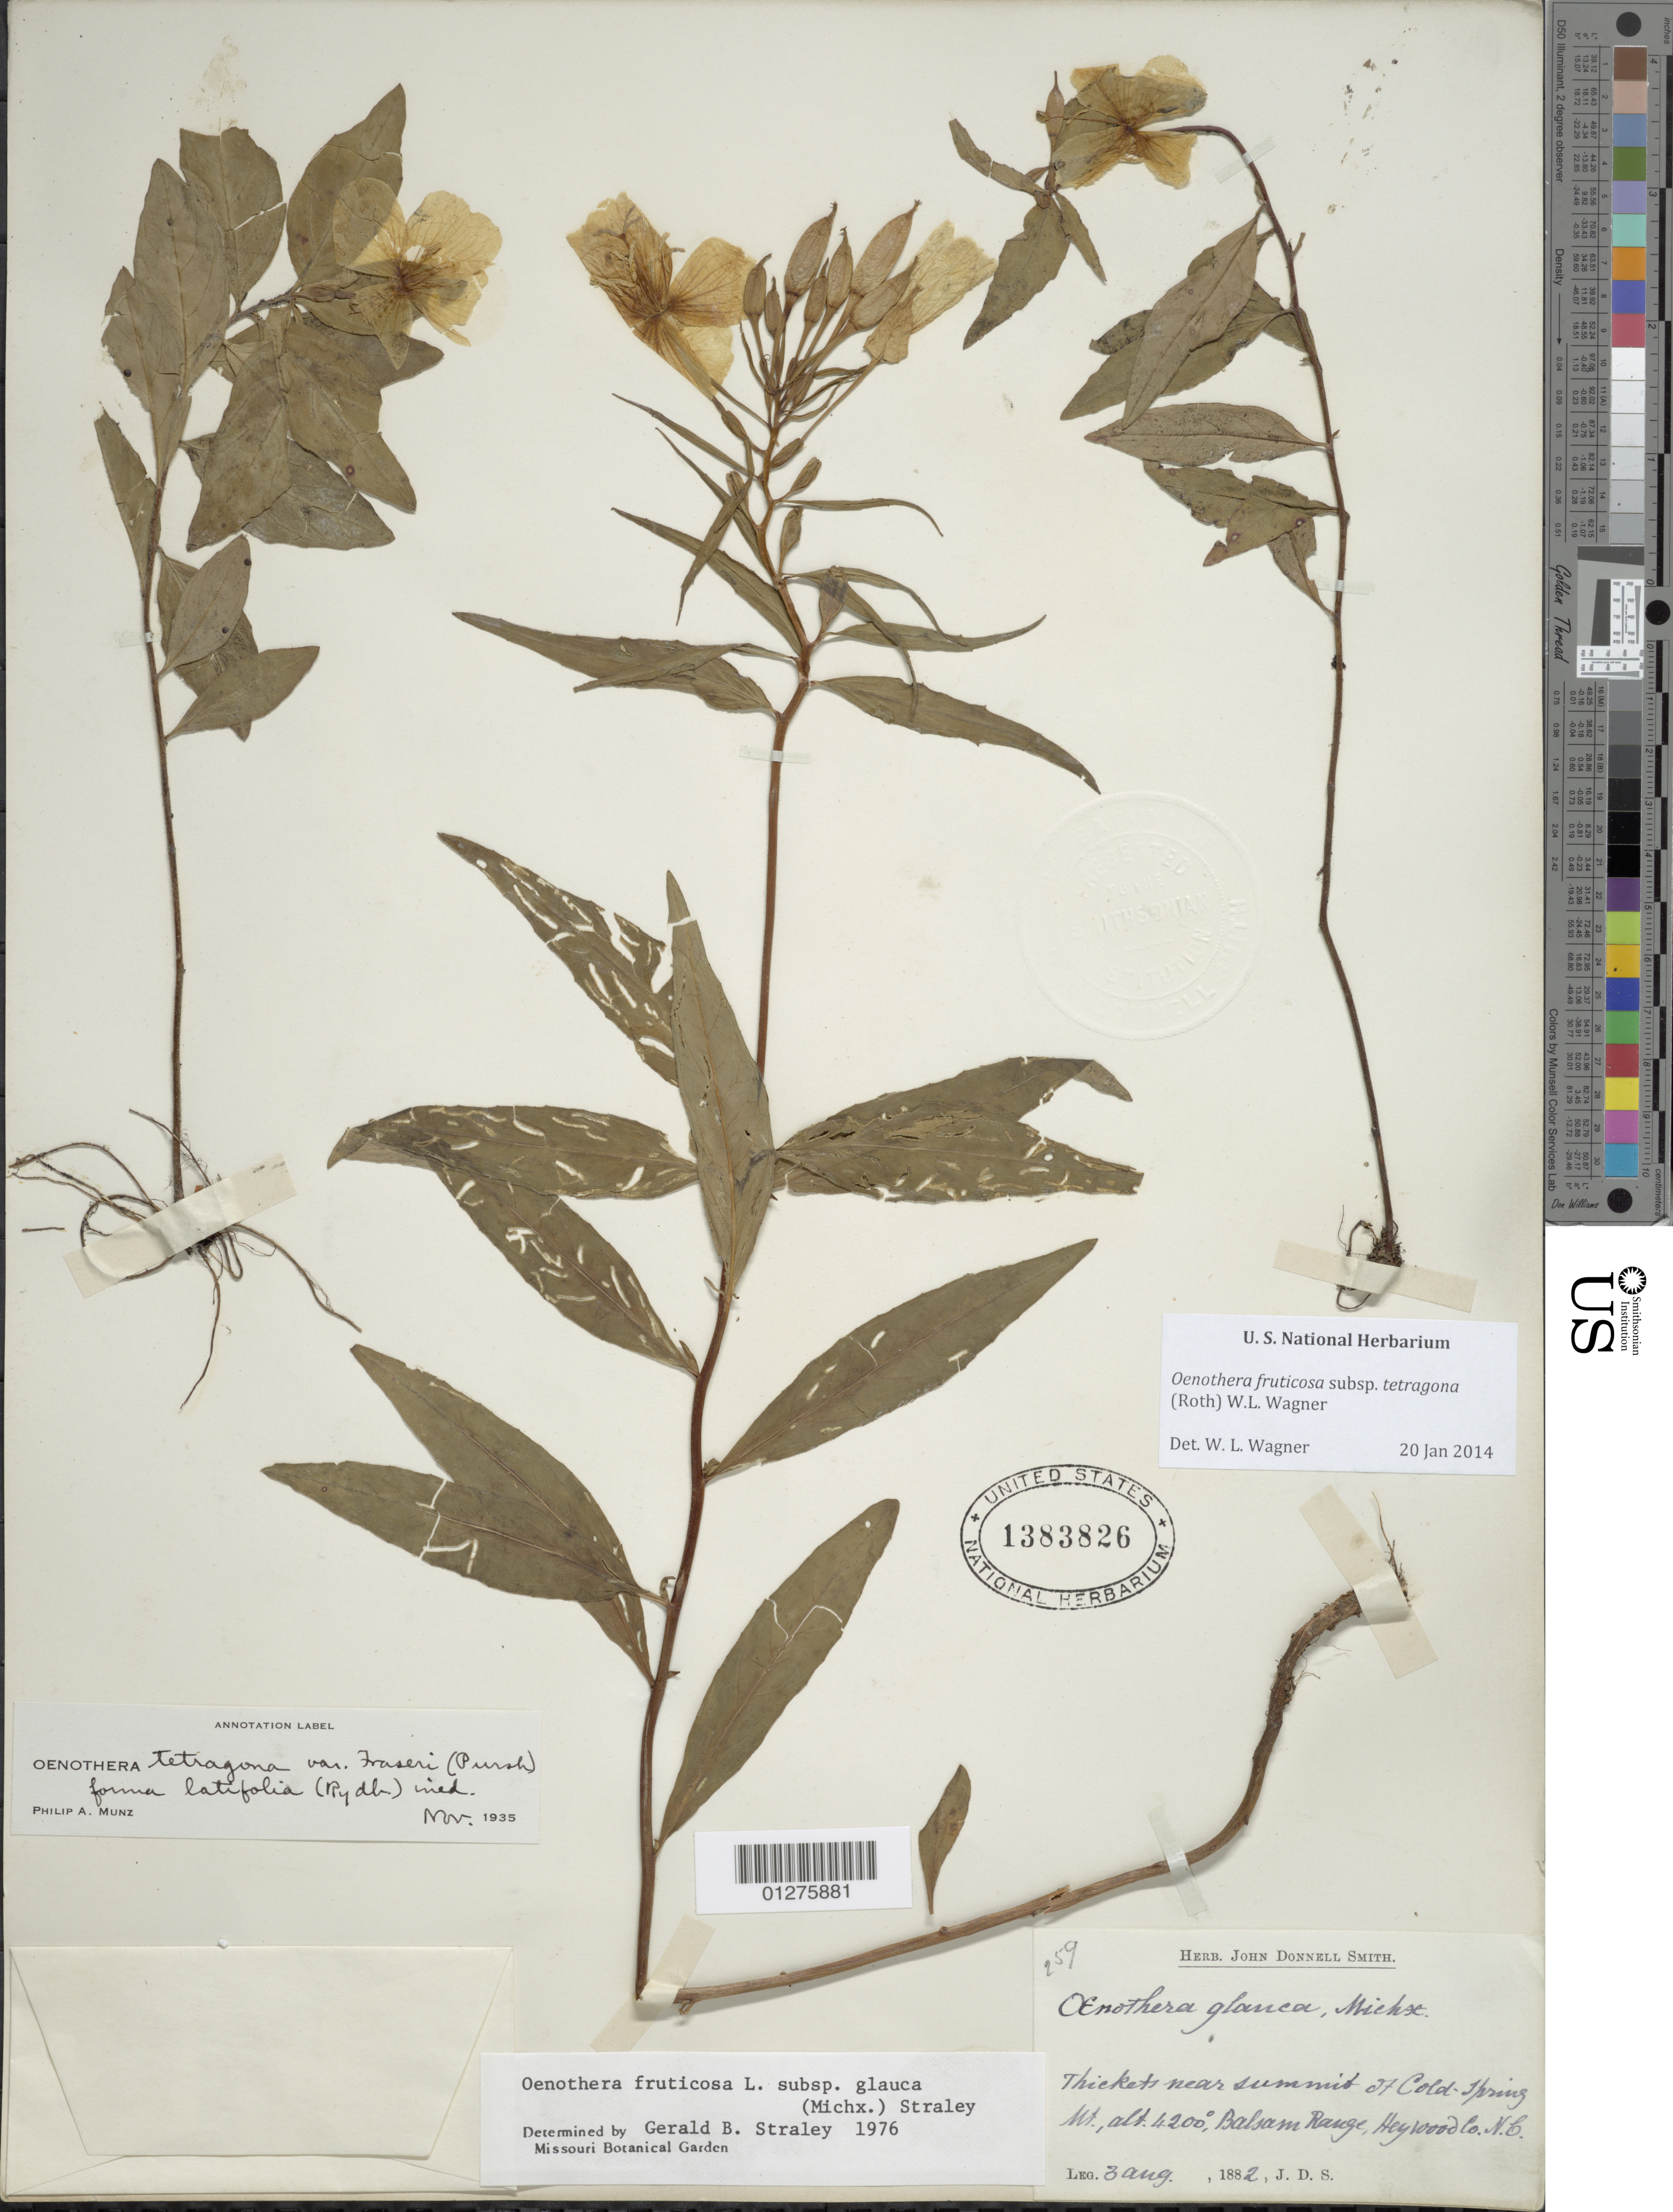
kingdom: Plantae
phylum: Tracheophyta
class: Magnoliopsida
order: Myrtales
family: Onagraceae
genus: Oenothera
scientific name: Oenothera fruticosa subsp. tetragona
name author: (Roth) W.L. Wagner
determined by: Wagner, W. L., (BOT), Smithsonian Institution - National Museum of Natural History (UNITED STATES)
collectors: J. Donnell Smith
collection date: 1882-08-03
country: United States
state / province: North Carolina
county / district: Haywood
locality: Summit of Cold Spring, Balsam Range.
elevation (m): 1280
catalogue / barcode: US 1383826